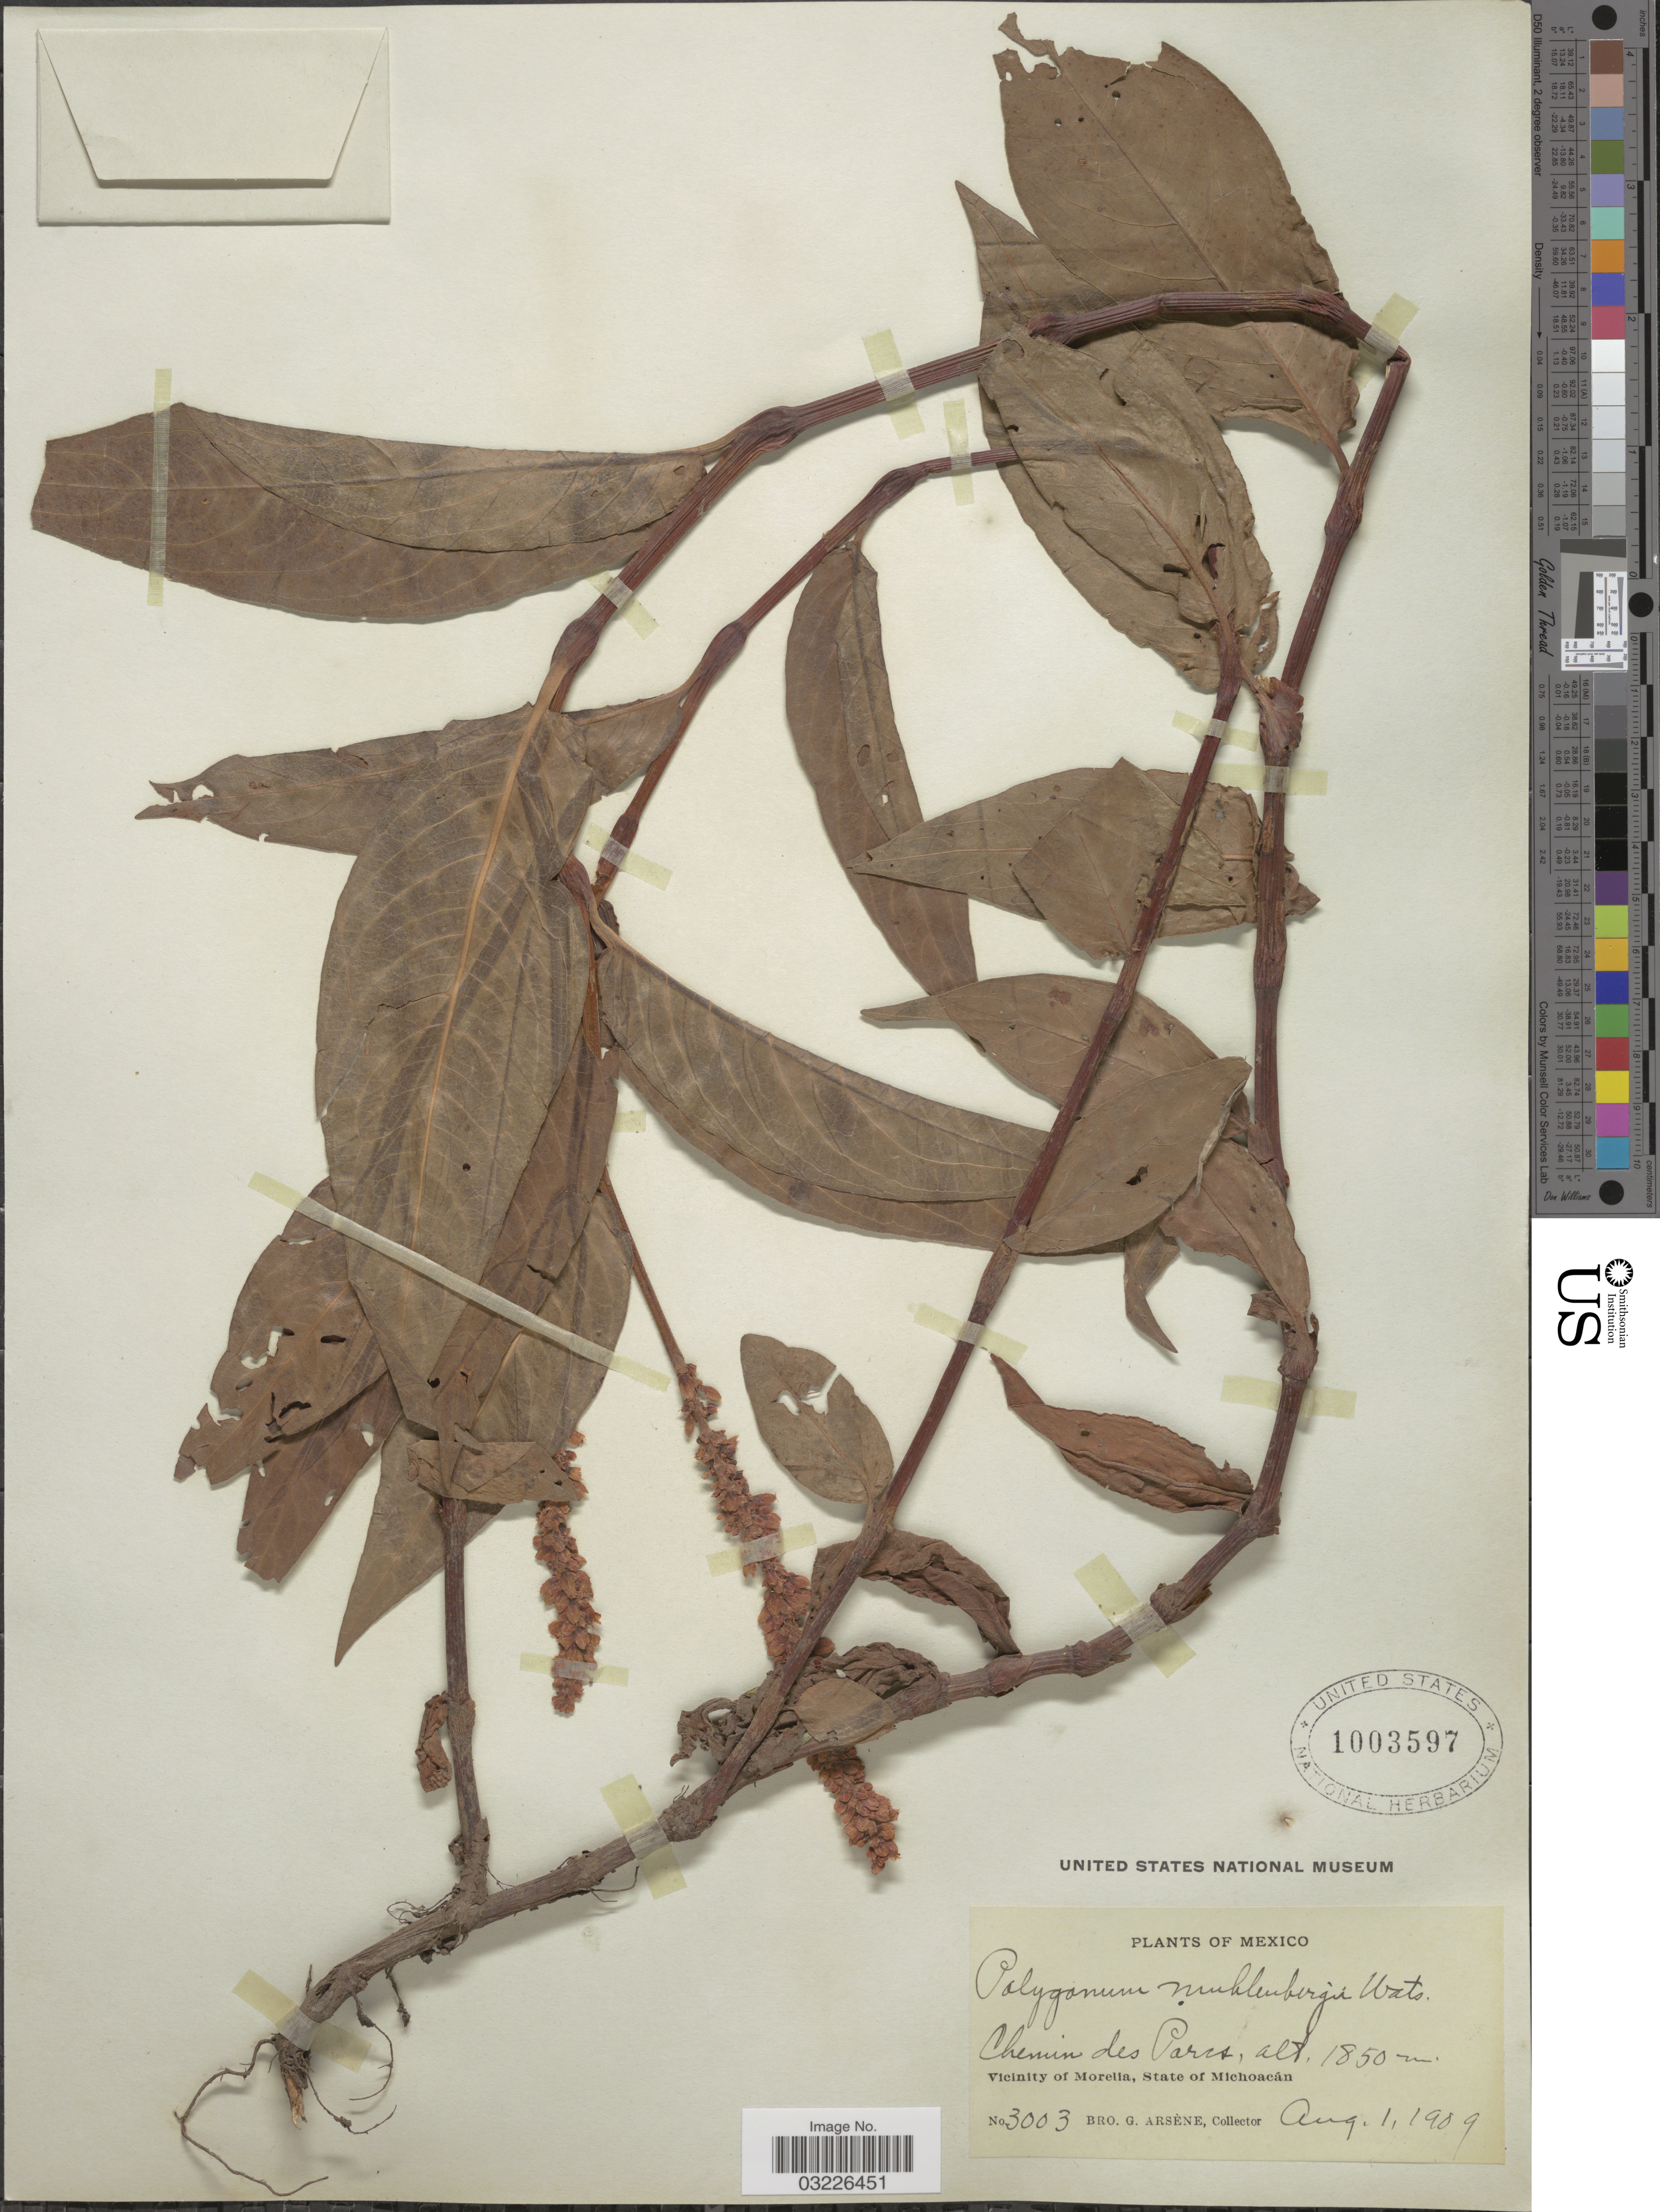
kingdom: Plantae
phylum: Tracheophyta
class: Magnoliopsida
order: Caryophyllales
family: Polygonaceae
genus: Persicaria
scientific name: Persicaria sp.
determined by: Atha, D. E.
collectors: Bro. G. Arsène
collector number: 3003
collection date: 1909-08-01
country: Mexico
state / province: Michoacán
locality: Chemin des Parcs. Vicinity of Morelia.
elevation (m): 1850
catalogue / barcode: US 1003597